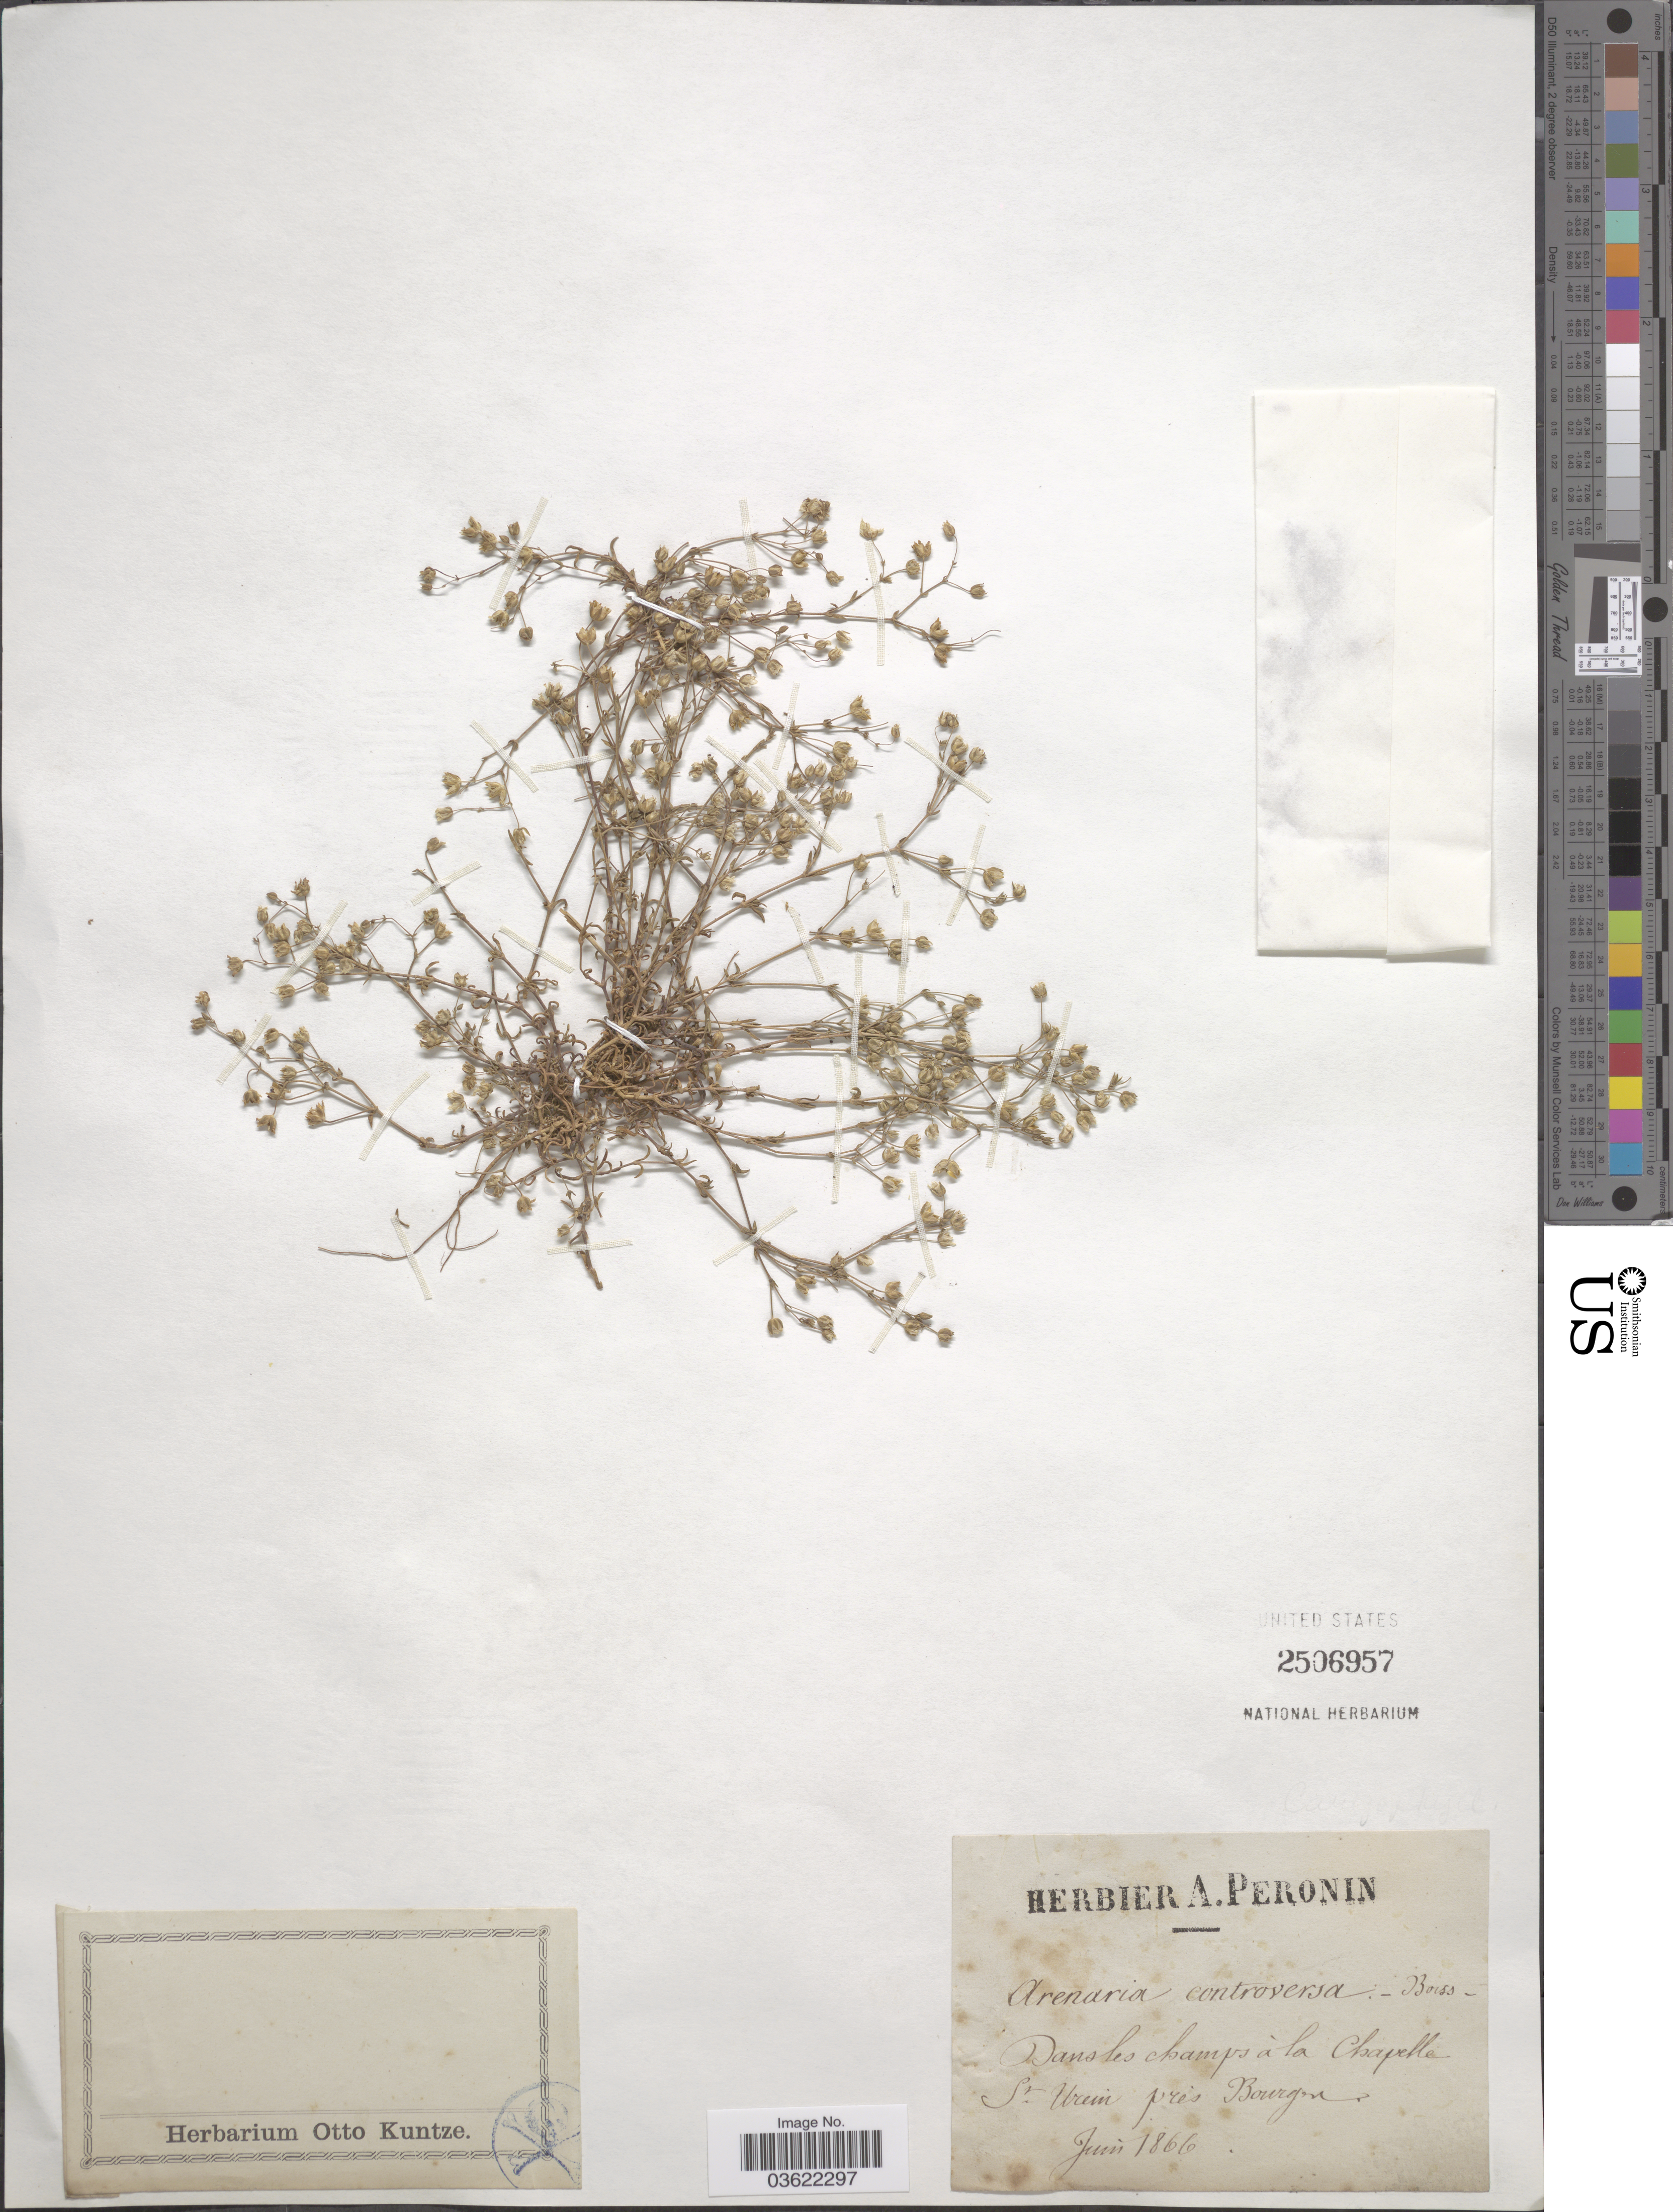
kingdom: Plantae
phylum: Tracheophyta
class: Magnoliopsida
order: Caryophyllales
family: Caryophyllaceae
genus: Arenaria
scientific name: Arenaria controversa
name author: Boiss.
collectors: ex herb. A. Peronin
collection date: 1866-06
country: France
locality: Dans les champs à la Chapella St Urein près Bourgou. [interpreted]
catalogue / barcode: US 2506957